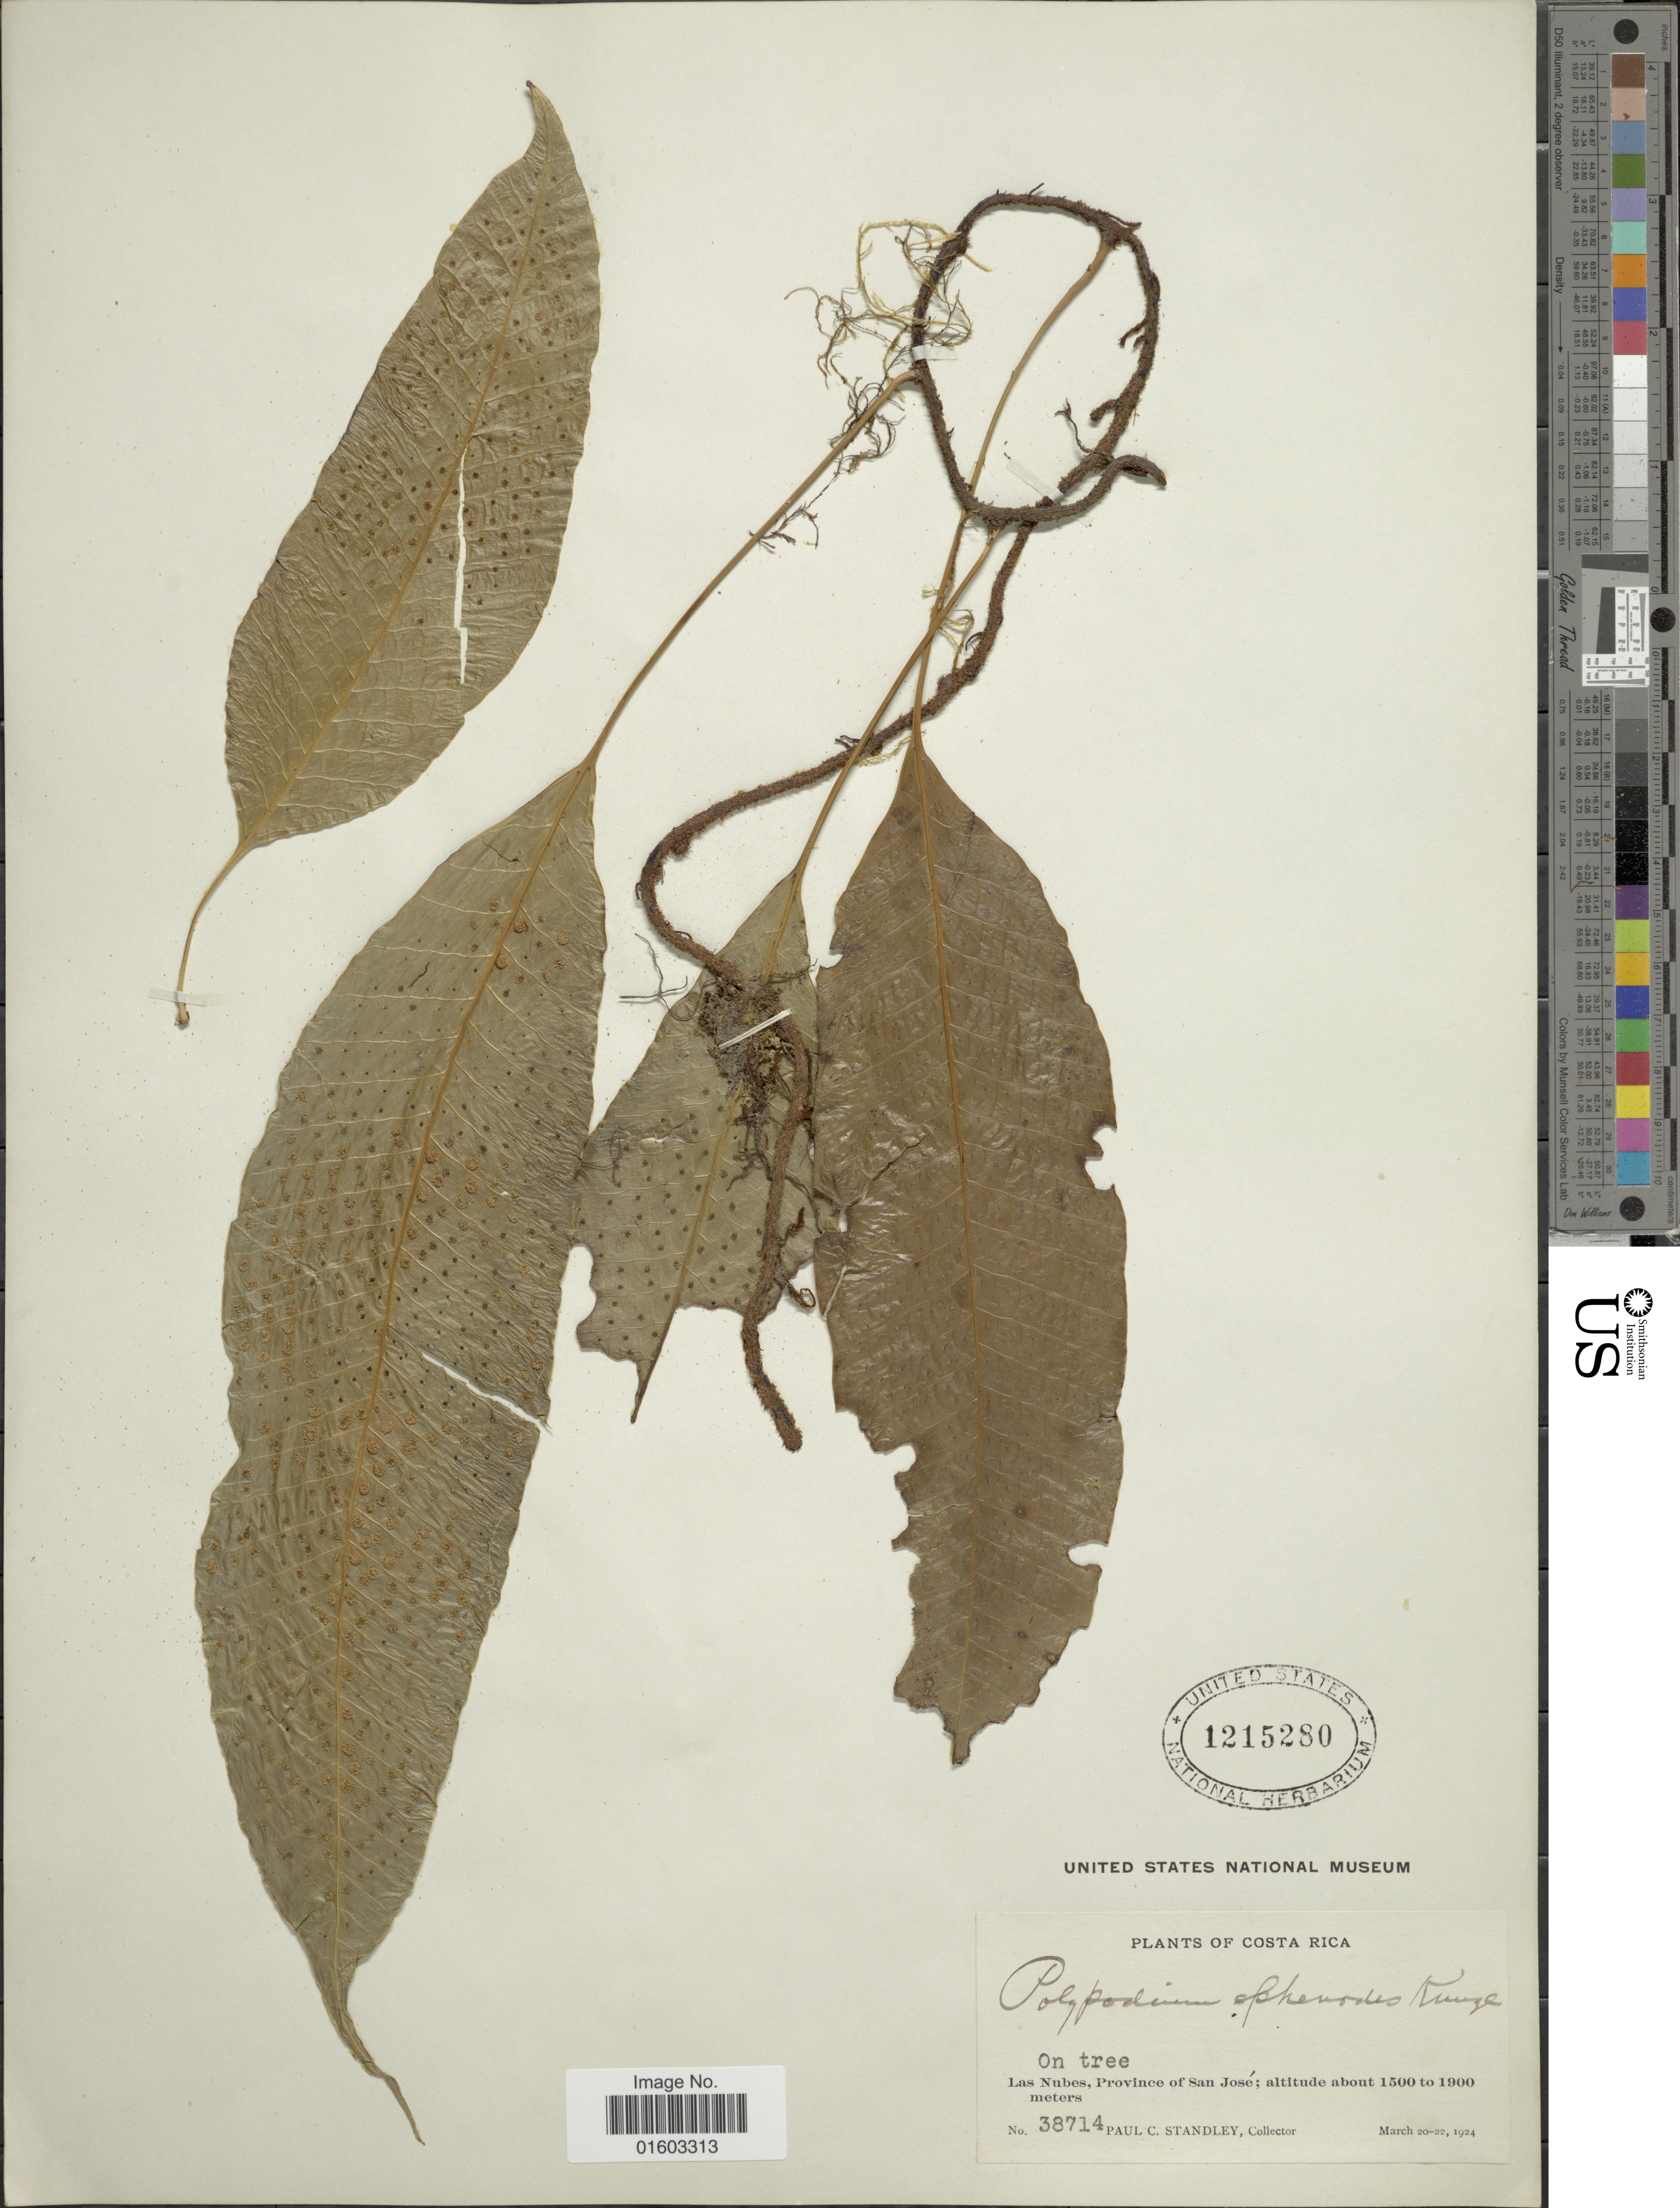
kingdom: Plantae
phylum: Tracheophyta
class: Polypodiopsida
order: Polypodiales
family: Polypodiaceae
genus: Campyloneurum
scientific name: Campyloneurum wercklei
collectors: P. C. Standley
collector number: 38714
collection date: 1924-03-20/1924-03-22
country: Costa Rica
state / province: San José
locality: Las Nubes, Province of San Jose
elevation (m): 1500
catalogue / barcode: US 1215280